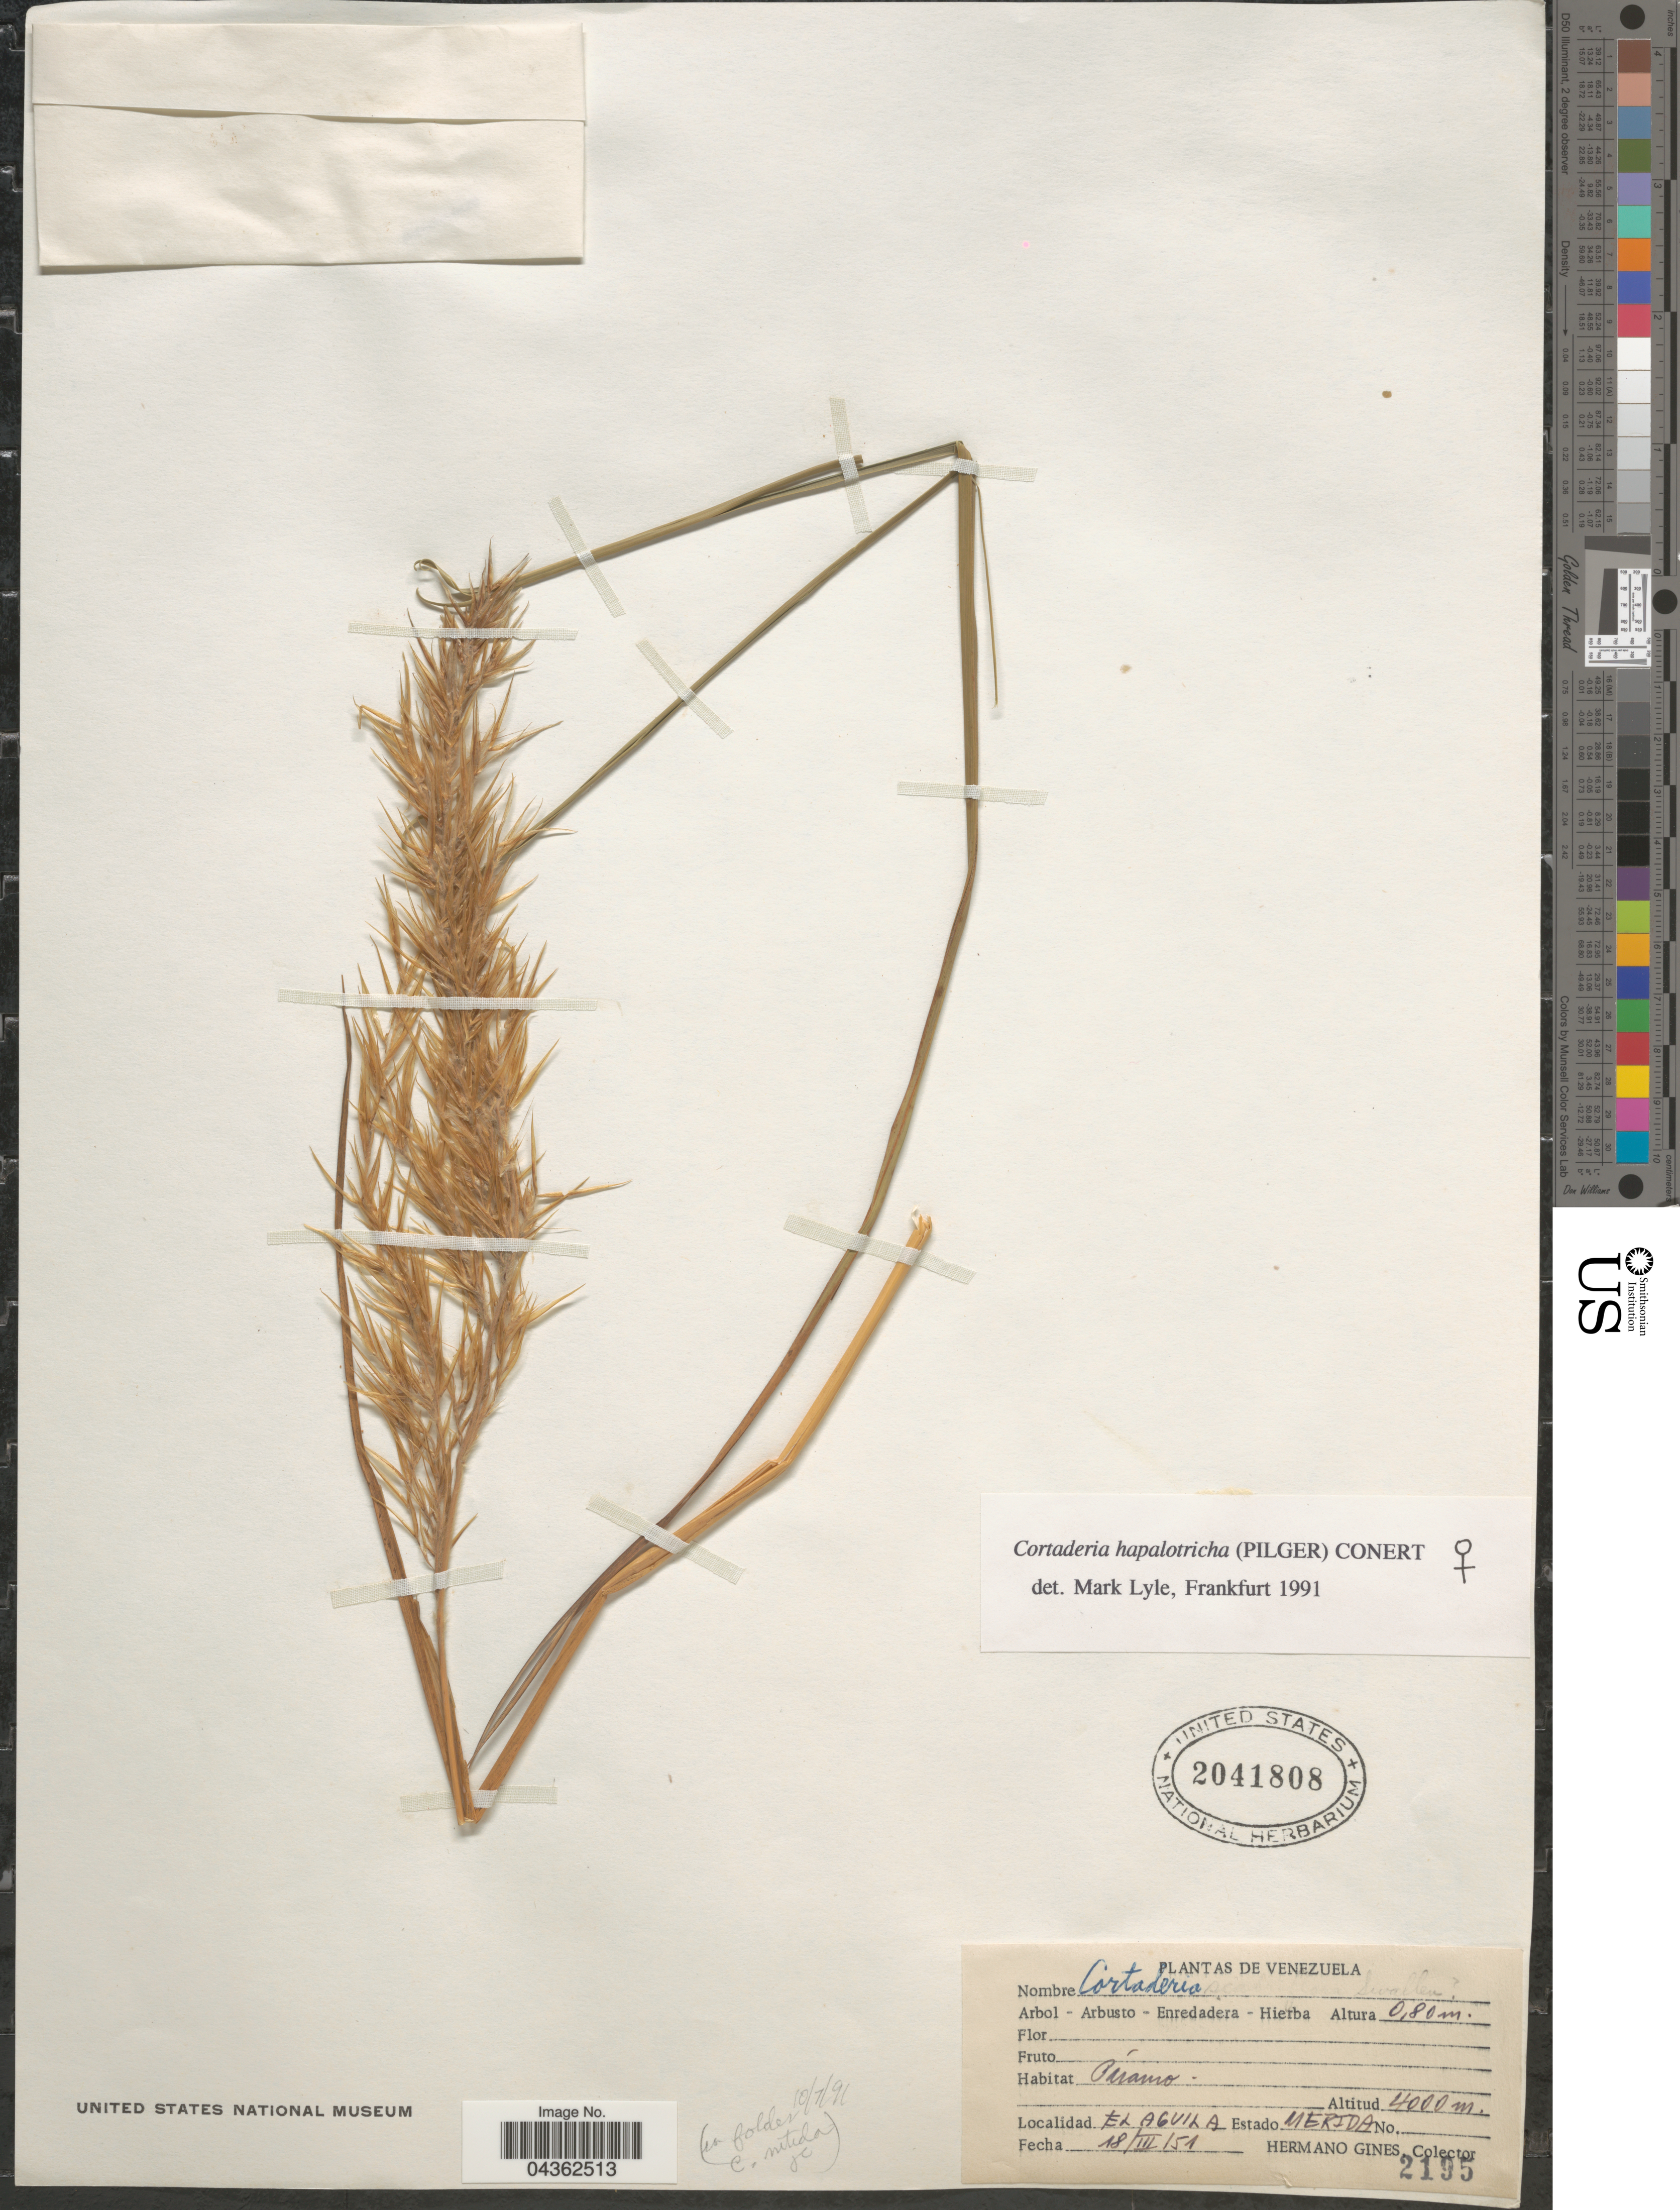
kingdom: Plantae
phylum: Tracheophyta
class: Liliopsida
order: Poales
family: Poaceae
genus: Cortaderia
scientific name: Cortaderia hapalotricha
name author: (Pilg.) Conert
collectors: Bro. Gines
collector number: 2195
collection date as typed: Transcribed d/m/y: 18/3/51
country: Venezuela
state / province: Merida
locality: El Aguila.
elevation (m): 4000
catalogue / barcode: US 2041808